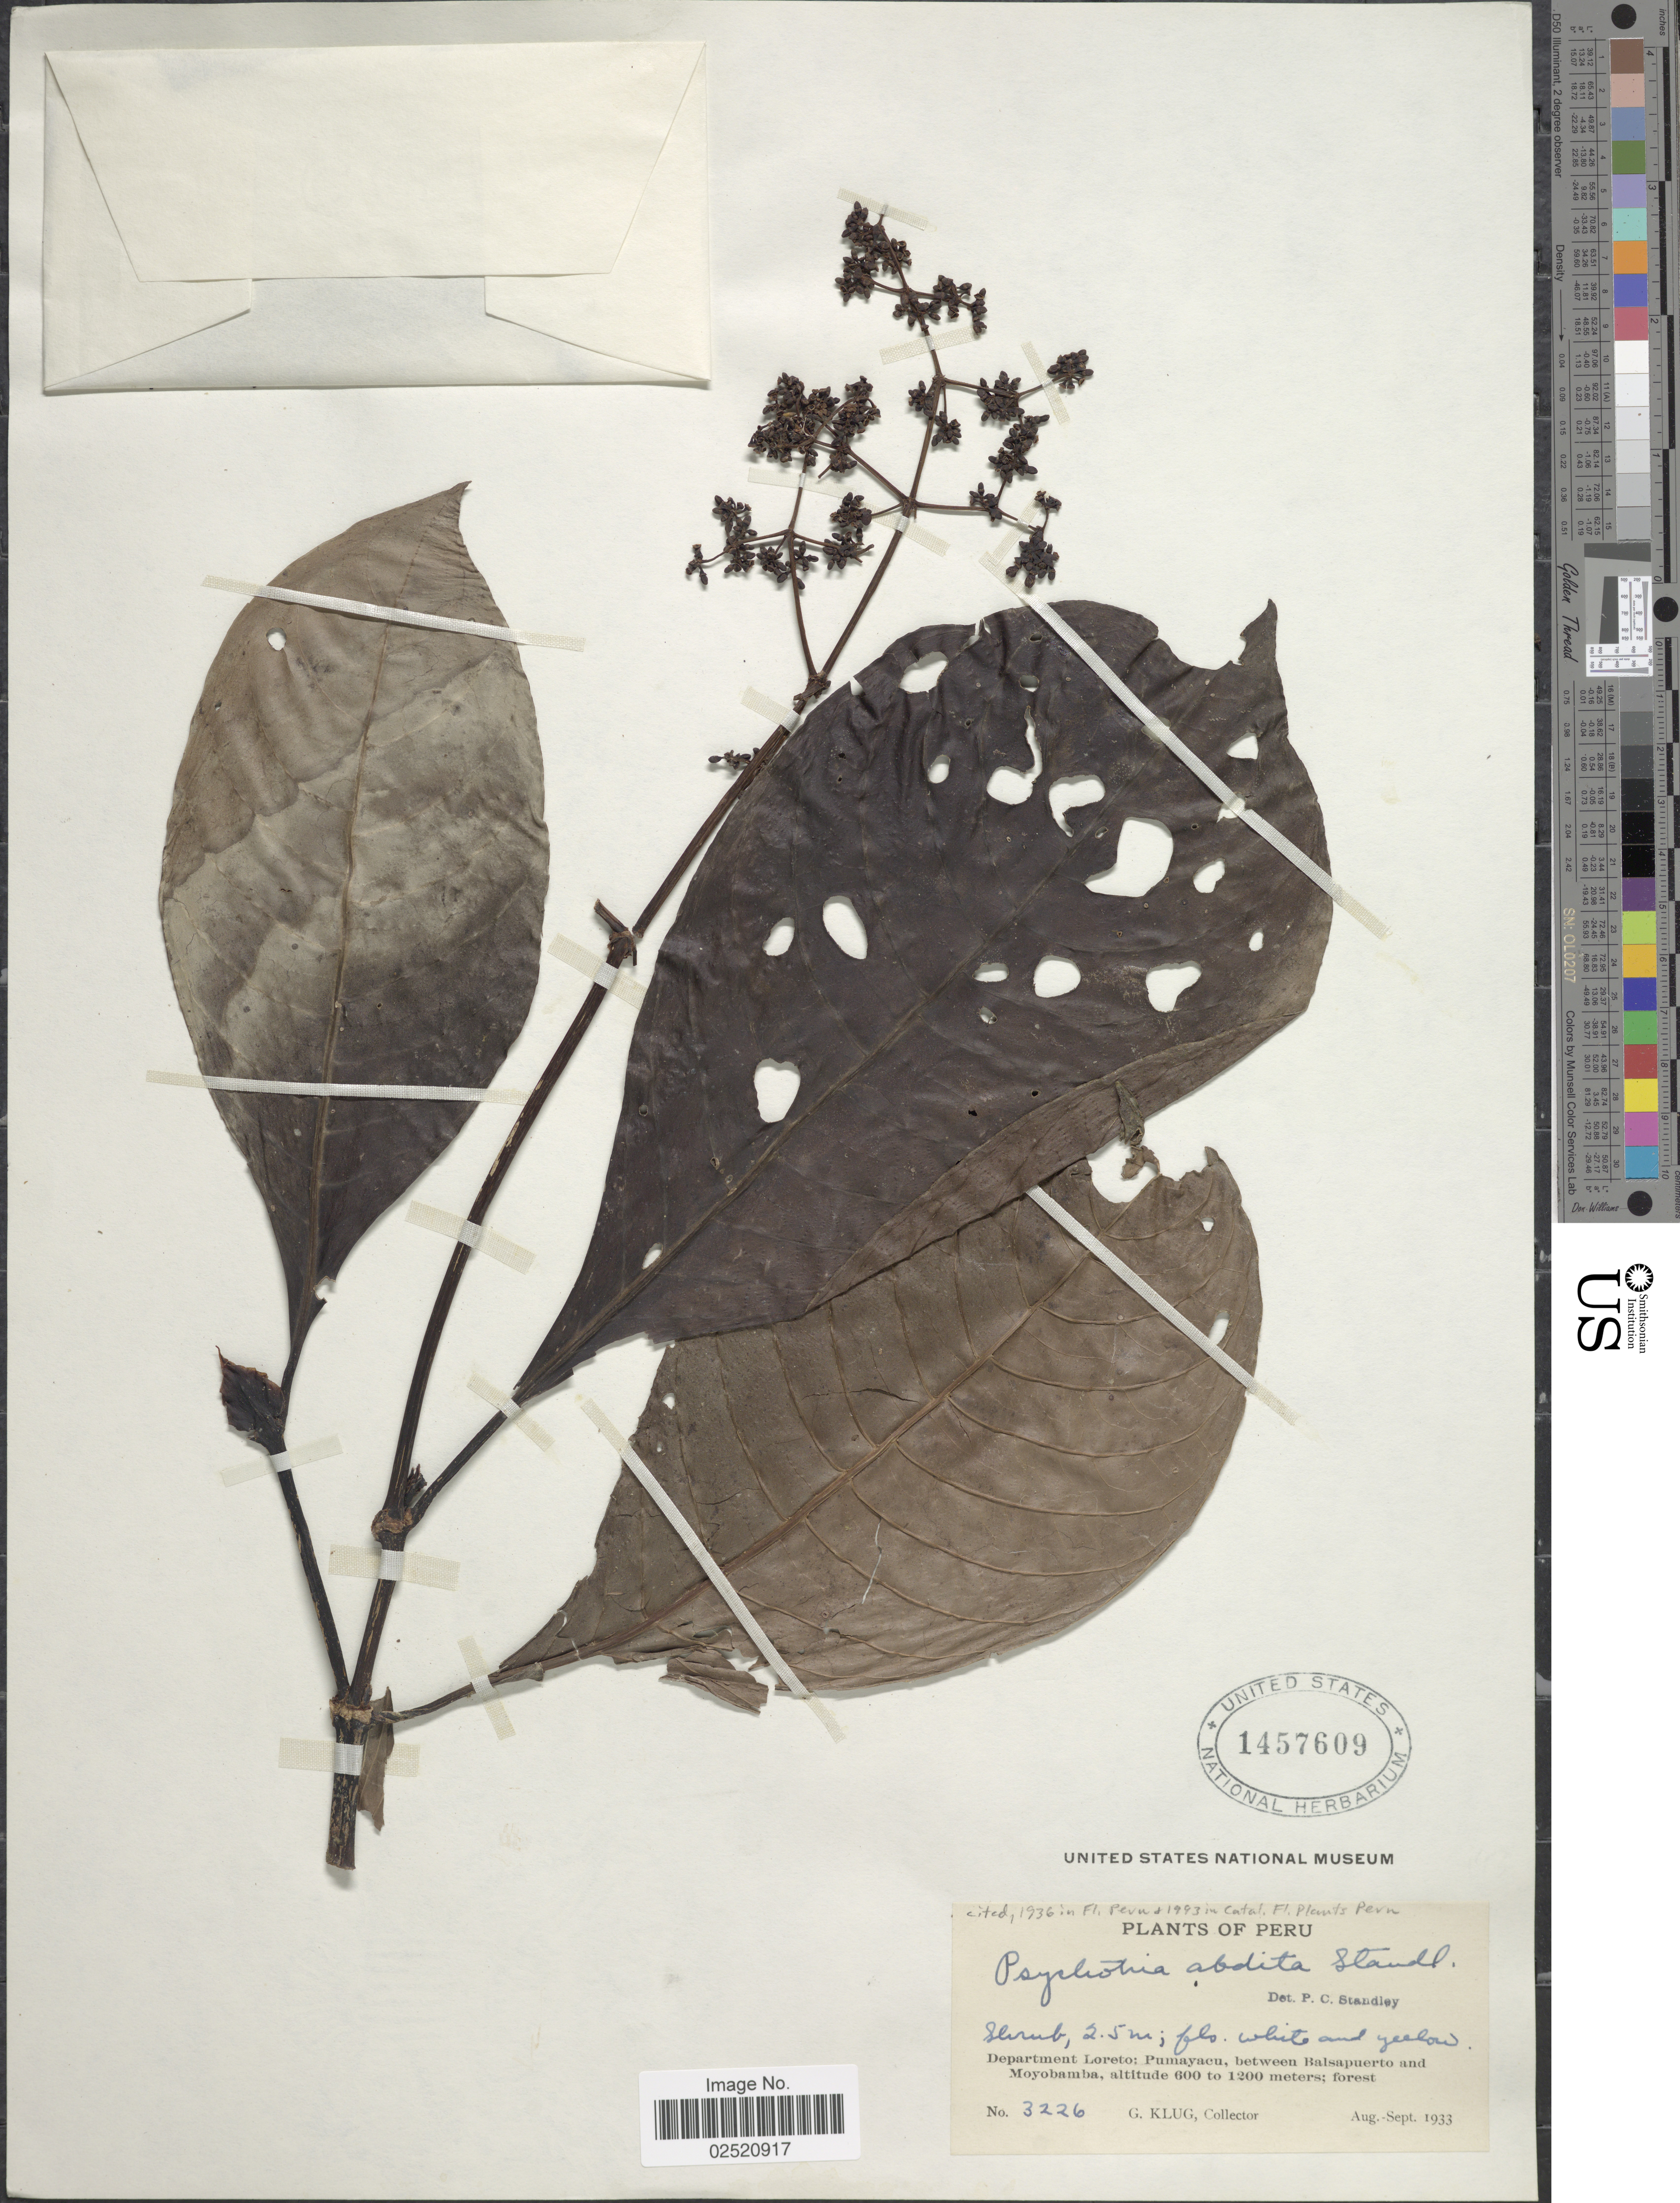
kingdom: Plantae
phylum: Tracheophyta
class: Magnoliopsida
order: Gentianales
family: Rubiaceae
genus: Psychotria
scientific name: Psychotria abdita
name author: Standl.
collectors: C. Klug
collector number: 3226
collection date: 1933-08/1933-09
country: Peru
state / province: Loreto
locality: Pumayacu, between Balsapuerto and Moyobamba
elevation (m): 600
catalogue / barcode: US 1457609